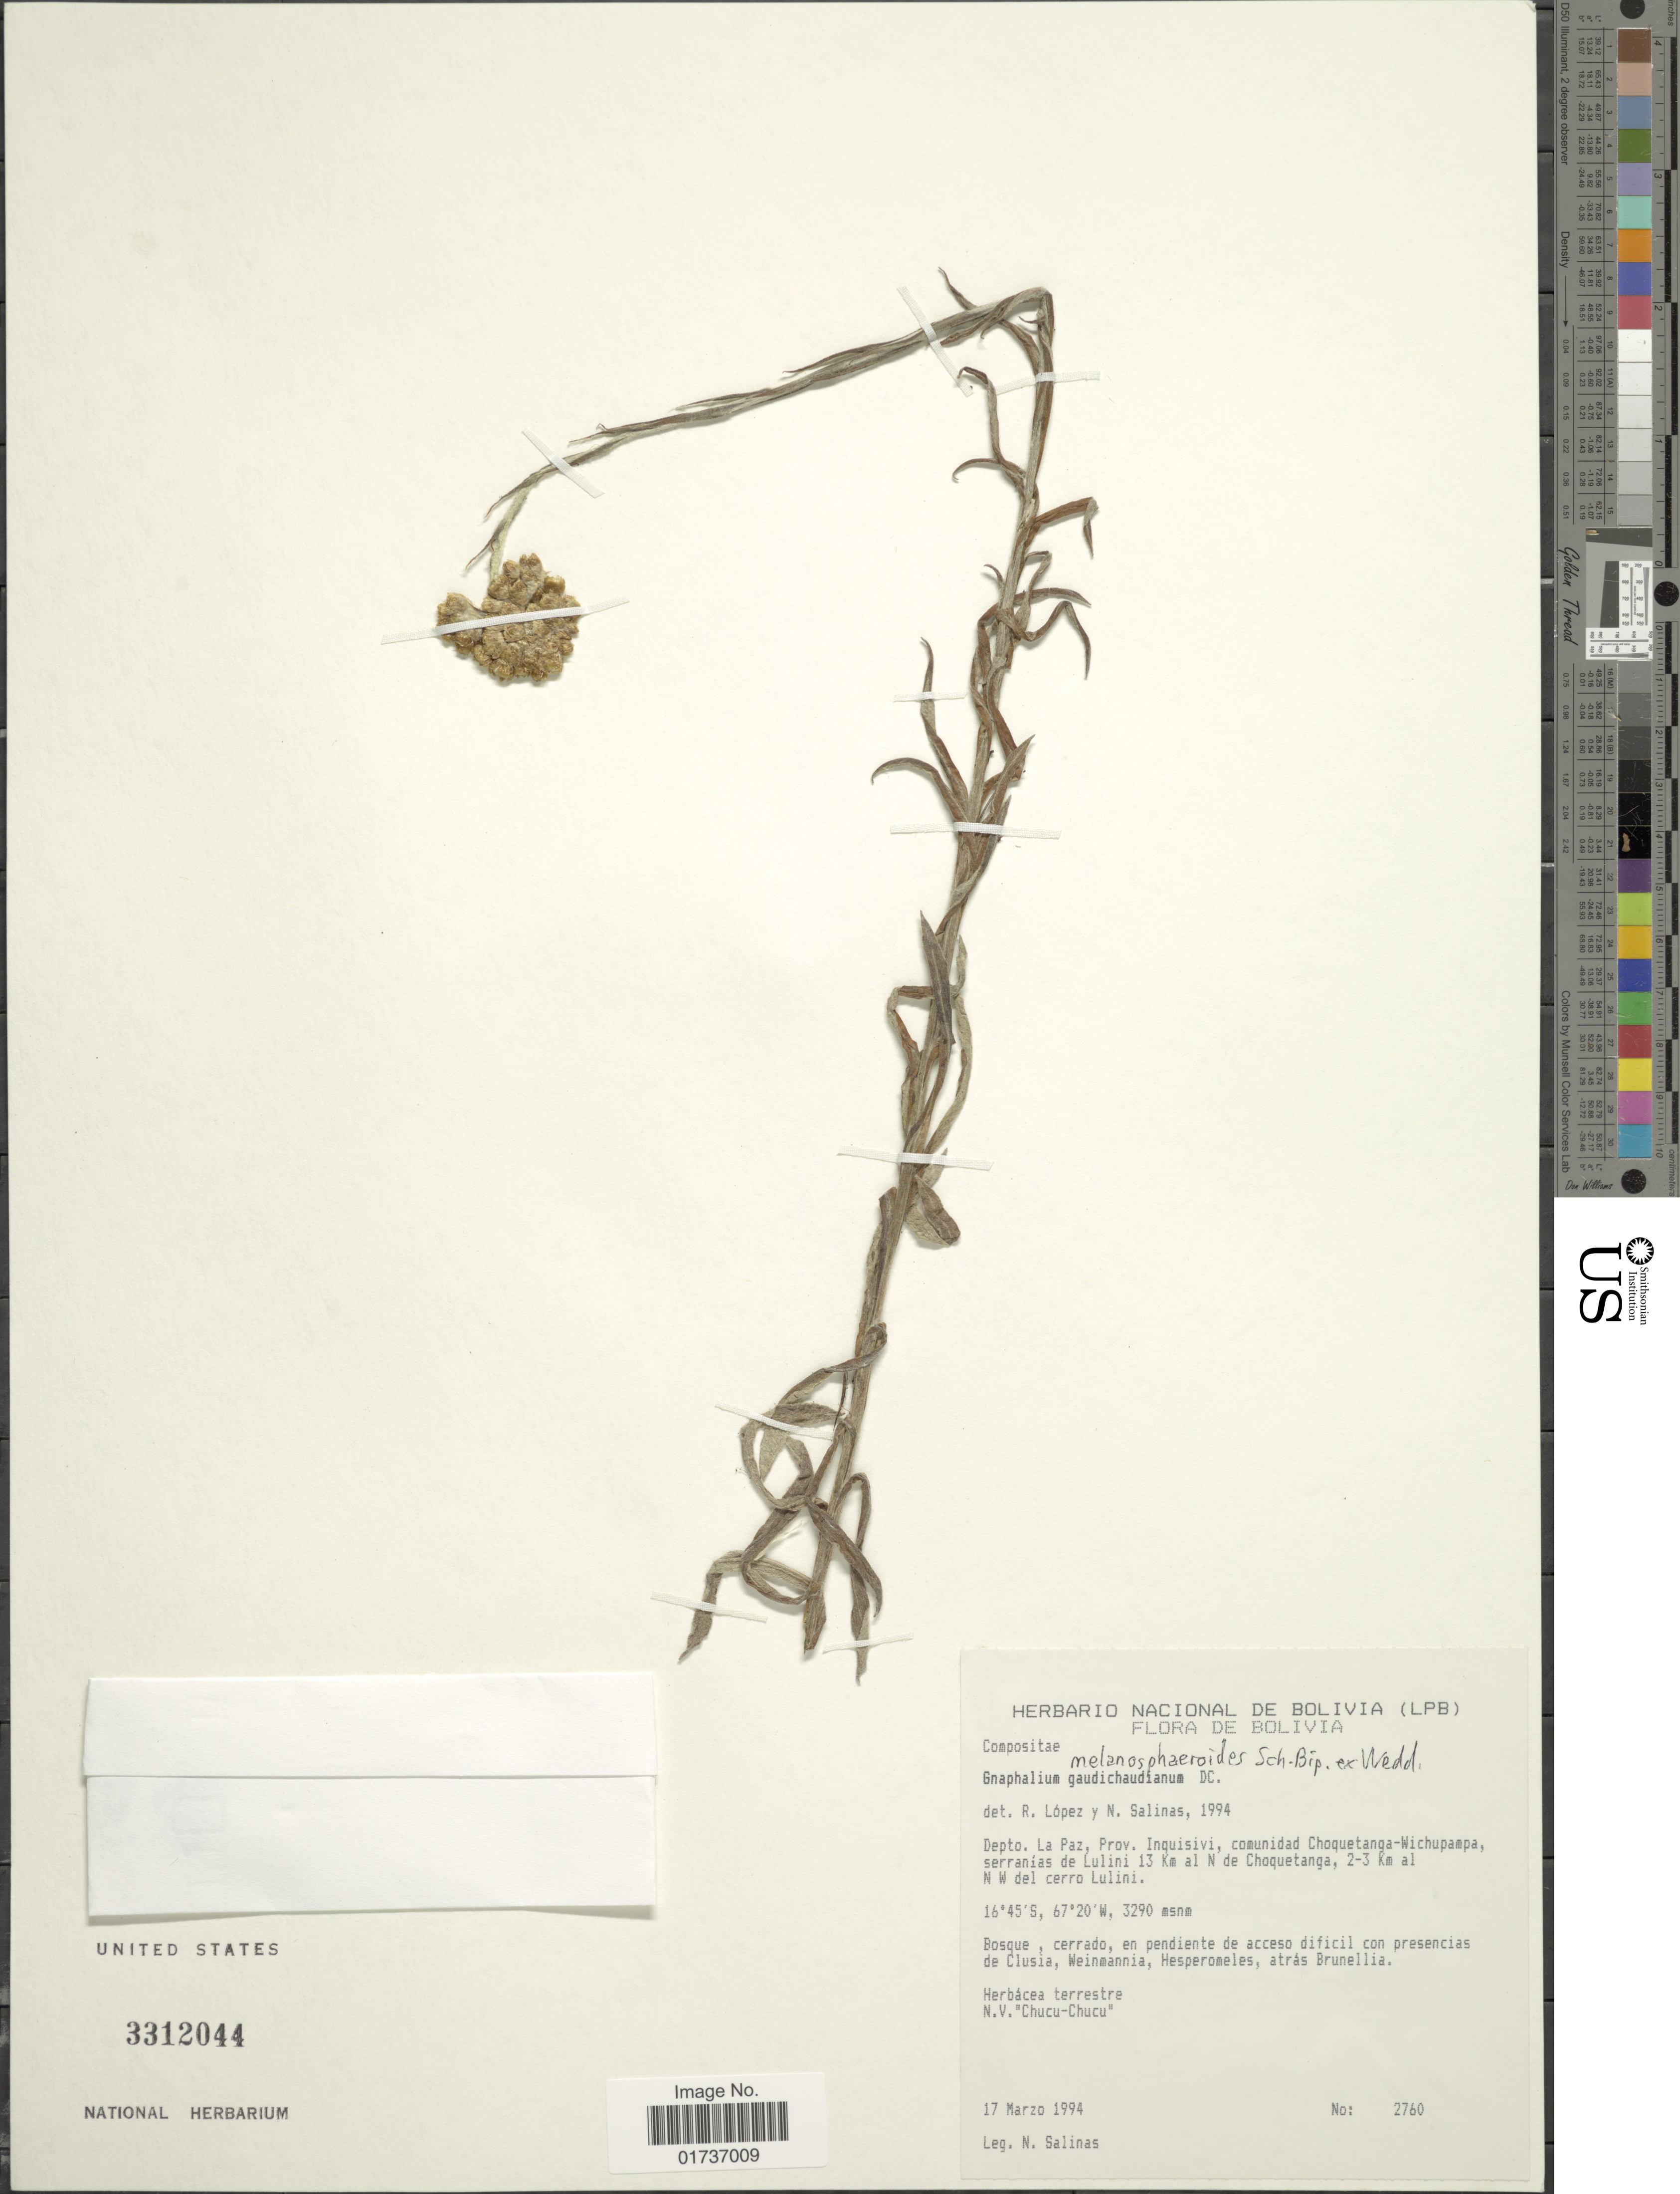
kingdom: Plantae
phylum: Tracheophyta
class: Magnoliopsida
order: Asterales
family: Asteraceae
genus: Gnaphalium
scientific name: Gnaphalium melanosphaeroides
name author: Sch. Bip. & Wedd.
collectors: N. Salinas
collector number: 2760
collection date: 1994-03-17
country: Bolivia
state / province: La Paz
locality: Depto La Paz, Prov. Inquisivi, comunidad Choquetanga-Wichupampa, serranías de Lulini 13 Km al N de Choquetanga, 2-3 Km al N W del cerro Lulini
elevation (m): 3290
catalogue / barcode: US 3312044